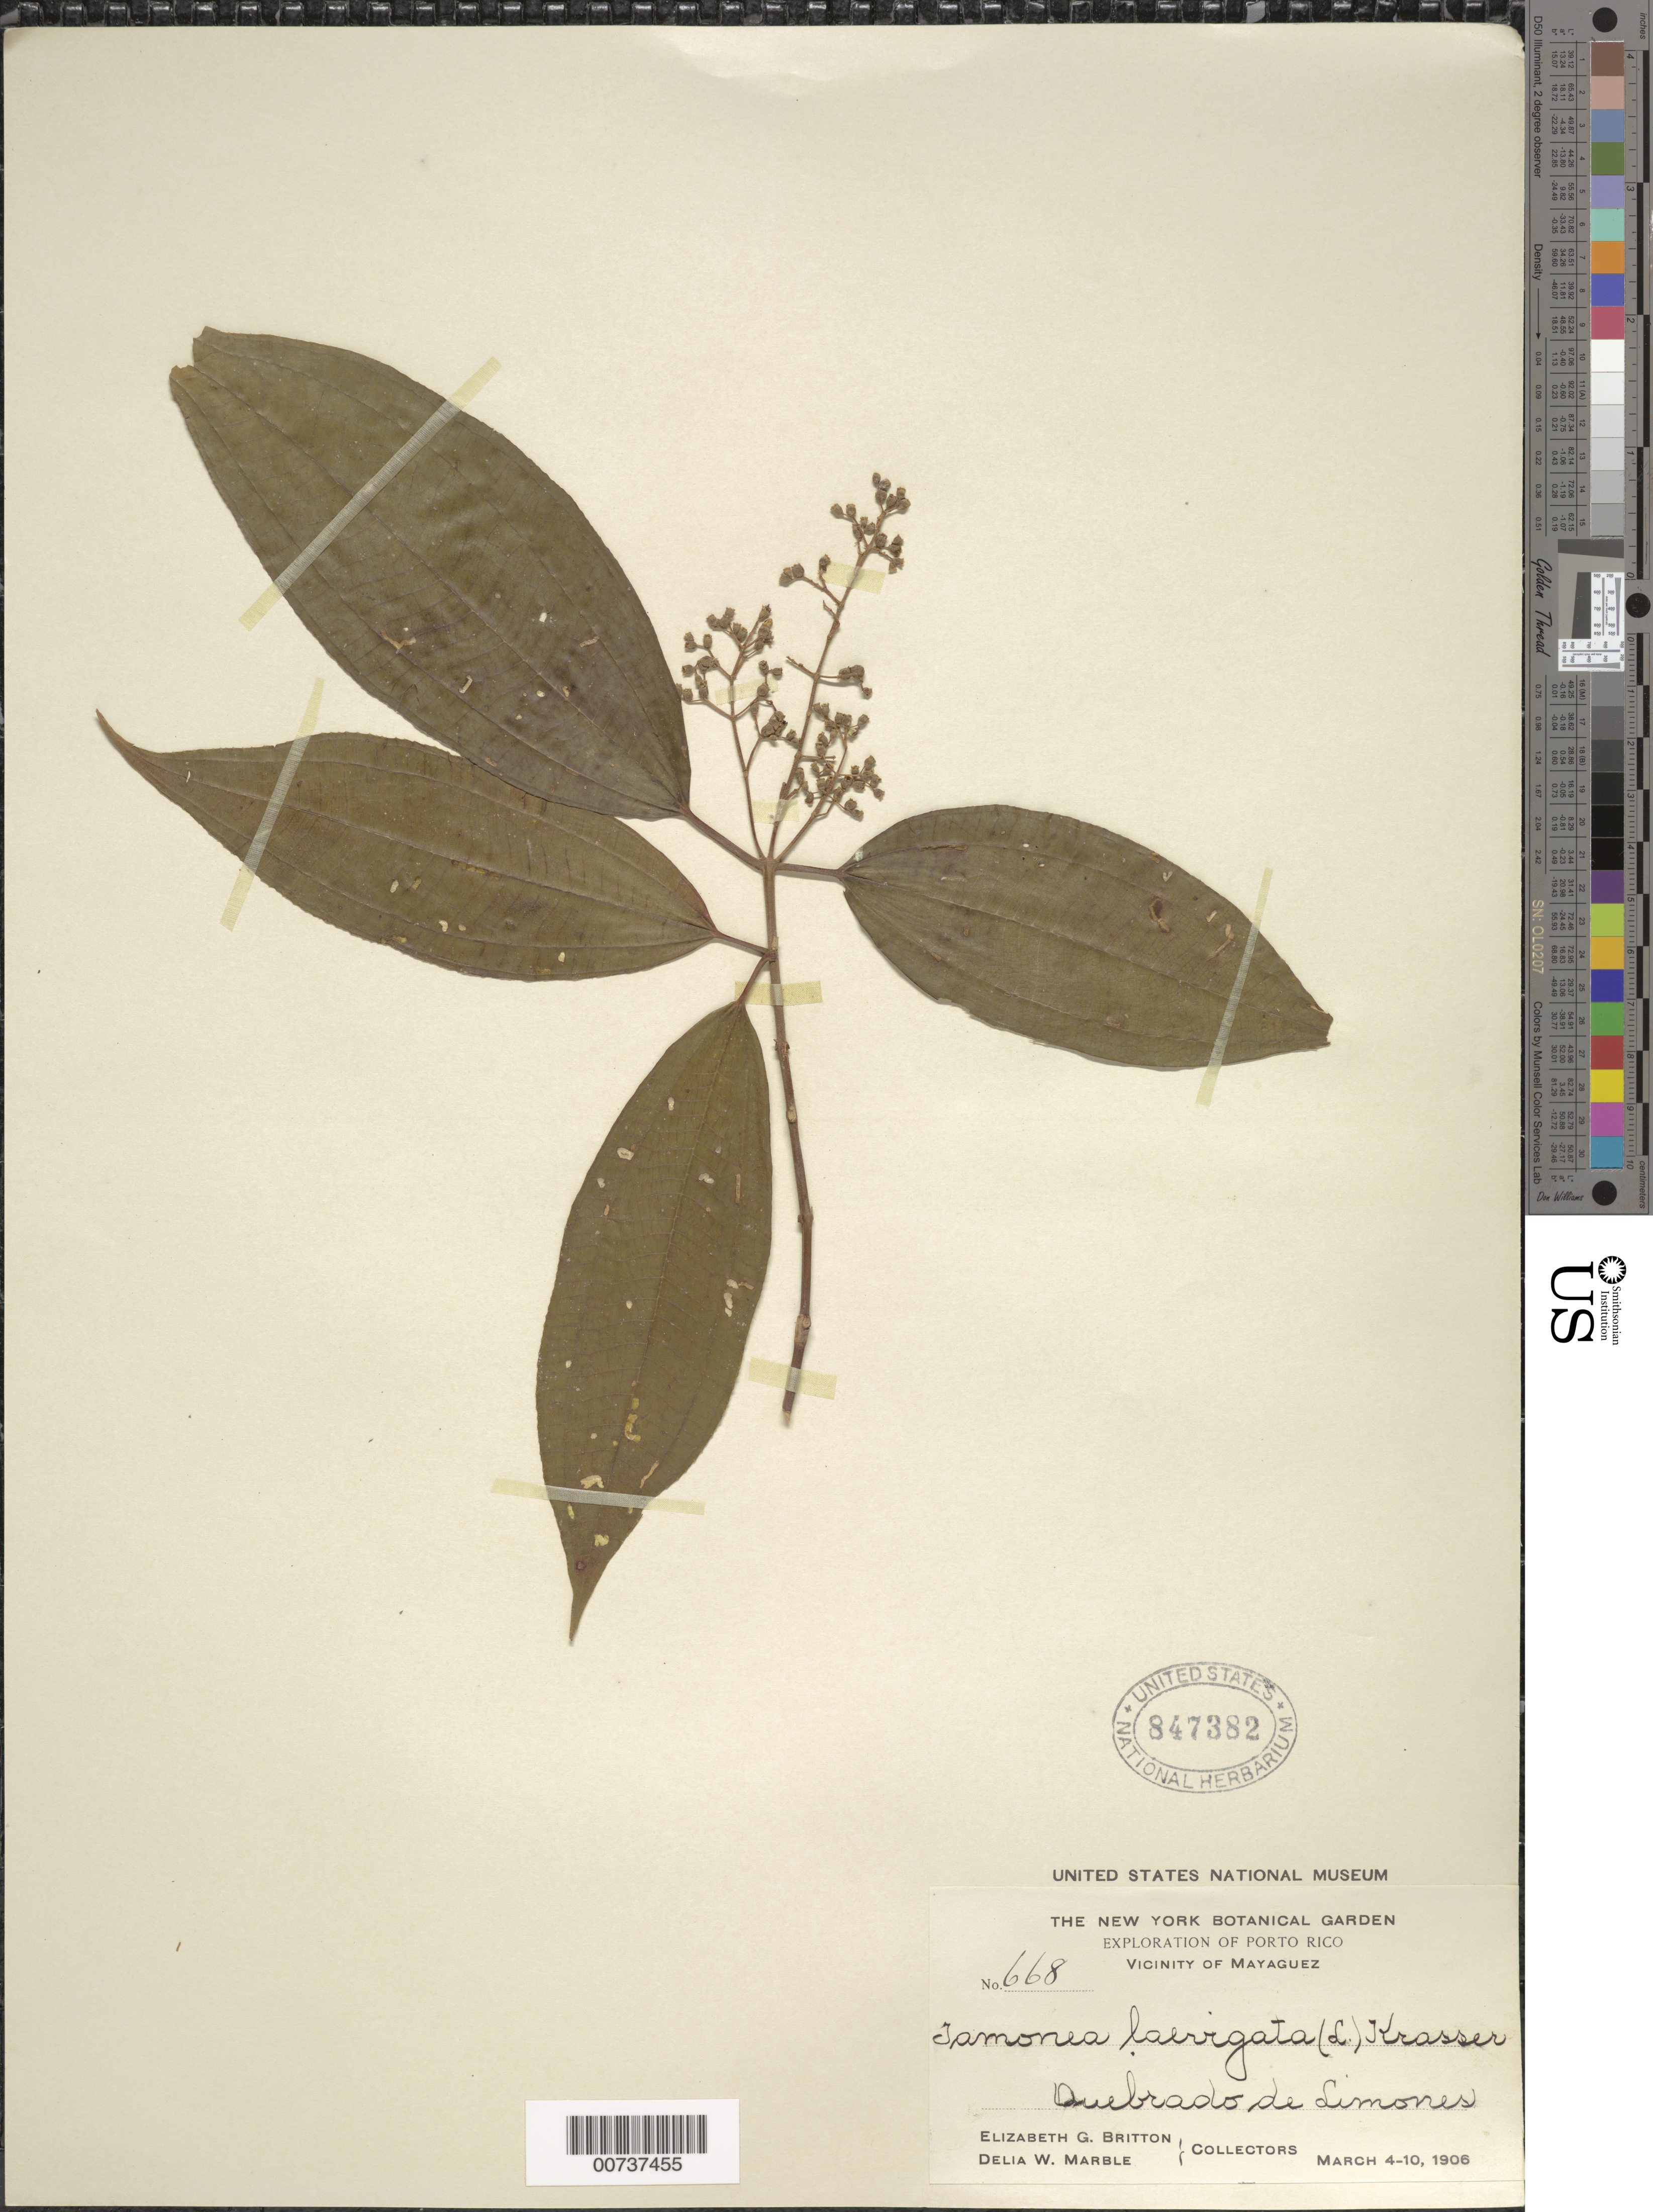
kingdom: Plantae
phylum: Tracheophyta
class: Magnoliopsida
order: Myrtales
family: Melastomataceae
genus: Miconia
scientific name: Miconia laevigata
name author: (L.) D. Don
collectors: E. G. Britton & D. W. Marble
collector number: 668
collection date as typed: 04 Mar 1906 to 10 Mar 1906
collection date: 1906-03-04/1906-03-10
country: Puerto Rico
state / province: Mayagüez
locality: Quebrada Limones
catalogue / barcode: US 847382